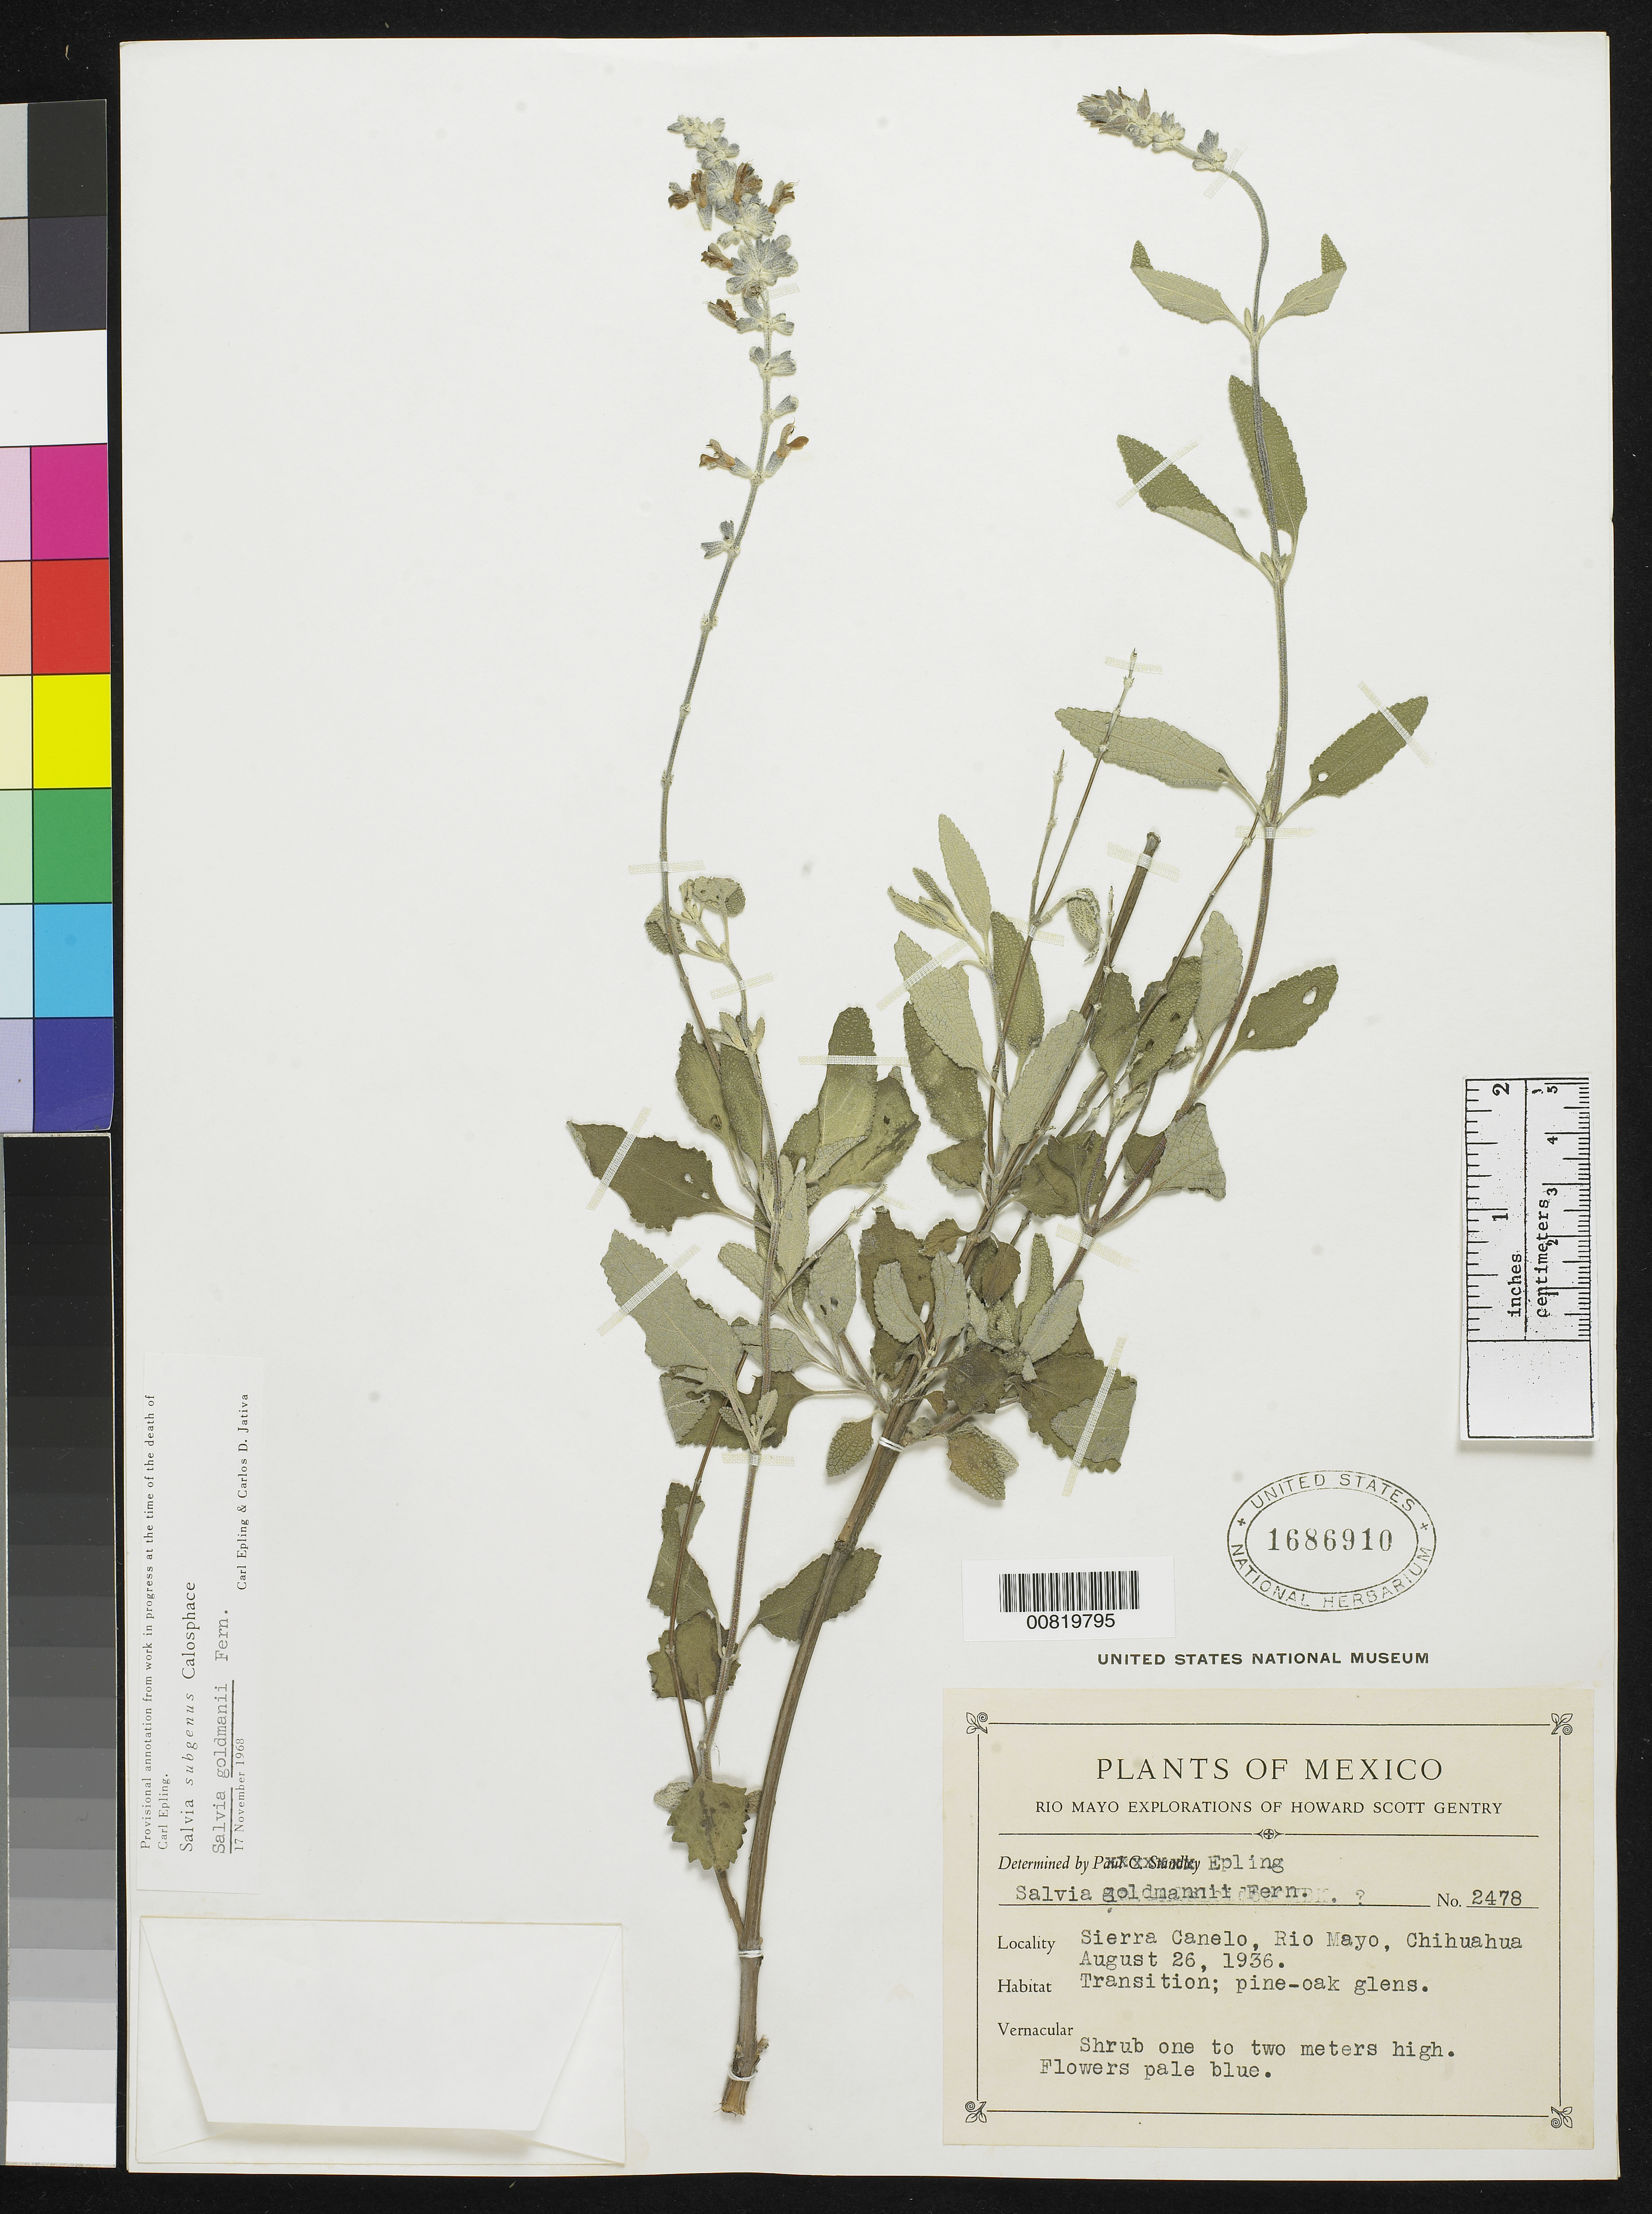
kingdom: Plantae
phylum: Tracheophyta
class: Magnoliopsida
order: Lamiales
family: Lamiaceae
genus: Salvia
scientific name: Salvia goldmanii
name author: Fernald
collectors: H. S. Gentry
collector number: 2478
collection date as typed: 26 Aug 1936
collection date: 1936-08-26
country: Mexico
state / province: Chihuahua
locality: Sierra Canelo, Rio Mayo, Chihuahua.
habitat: Transition; pine-oak glens.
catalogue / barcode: US 1686910